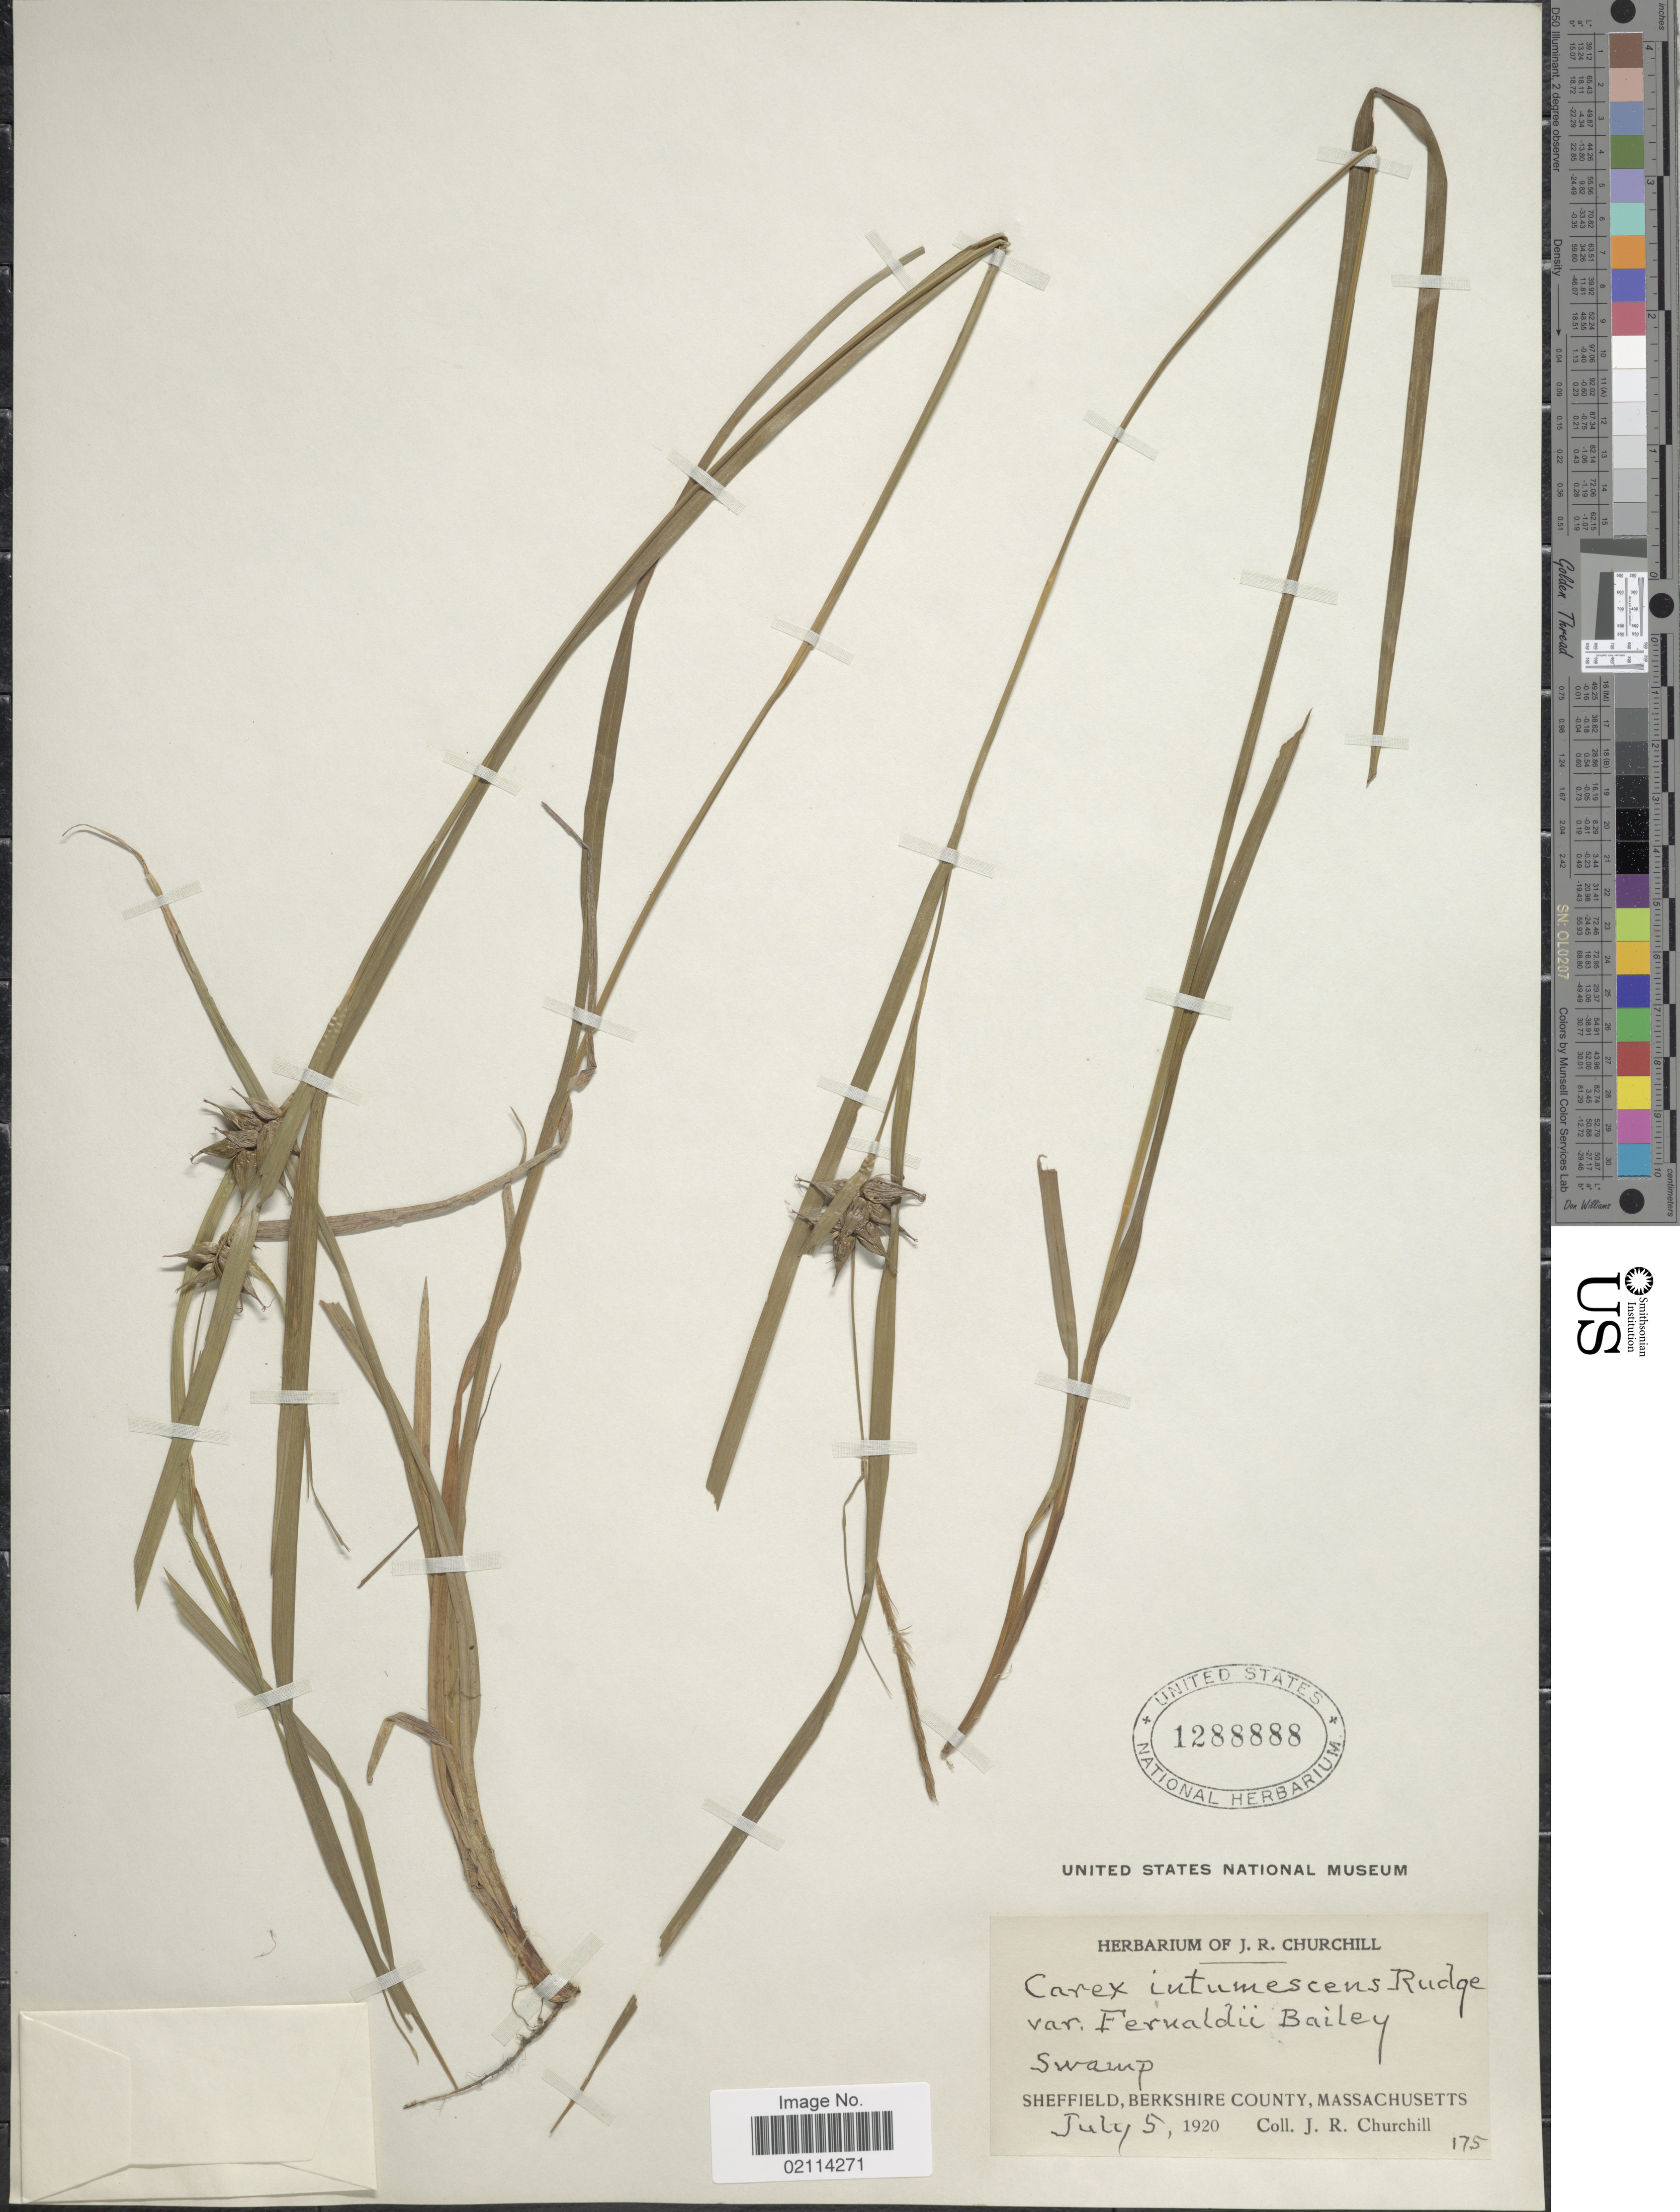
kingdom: Plantae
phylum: Tracheophyta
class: Liliopsida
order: Poales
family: Cyperaceae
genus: Carex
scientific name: Carex intumescens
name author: Rudge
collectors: J. Churchill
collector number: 175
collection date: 1920-07-05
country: United States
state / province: Massachusetts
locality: Swamp, Sheffield, Berkshire County.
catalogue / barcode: US 1288888